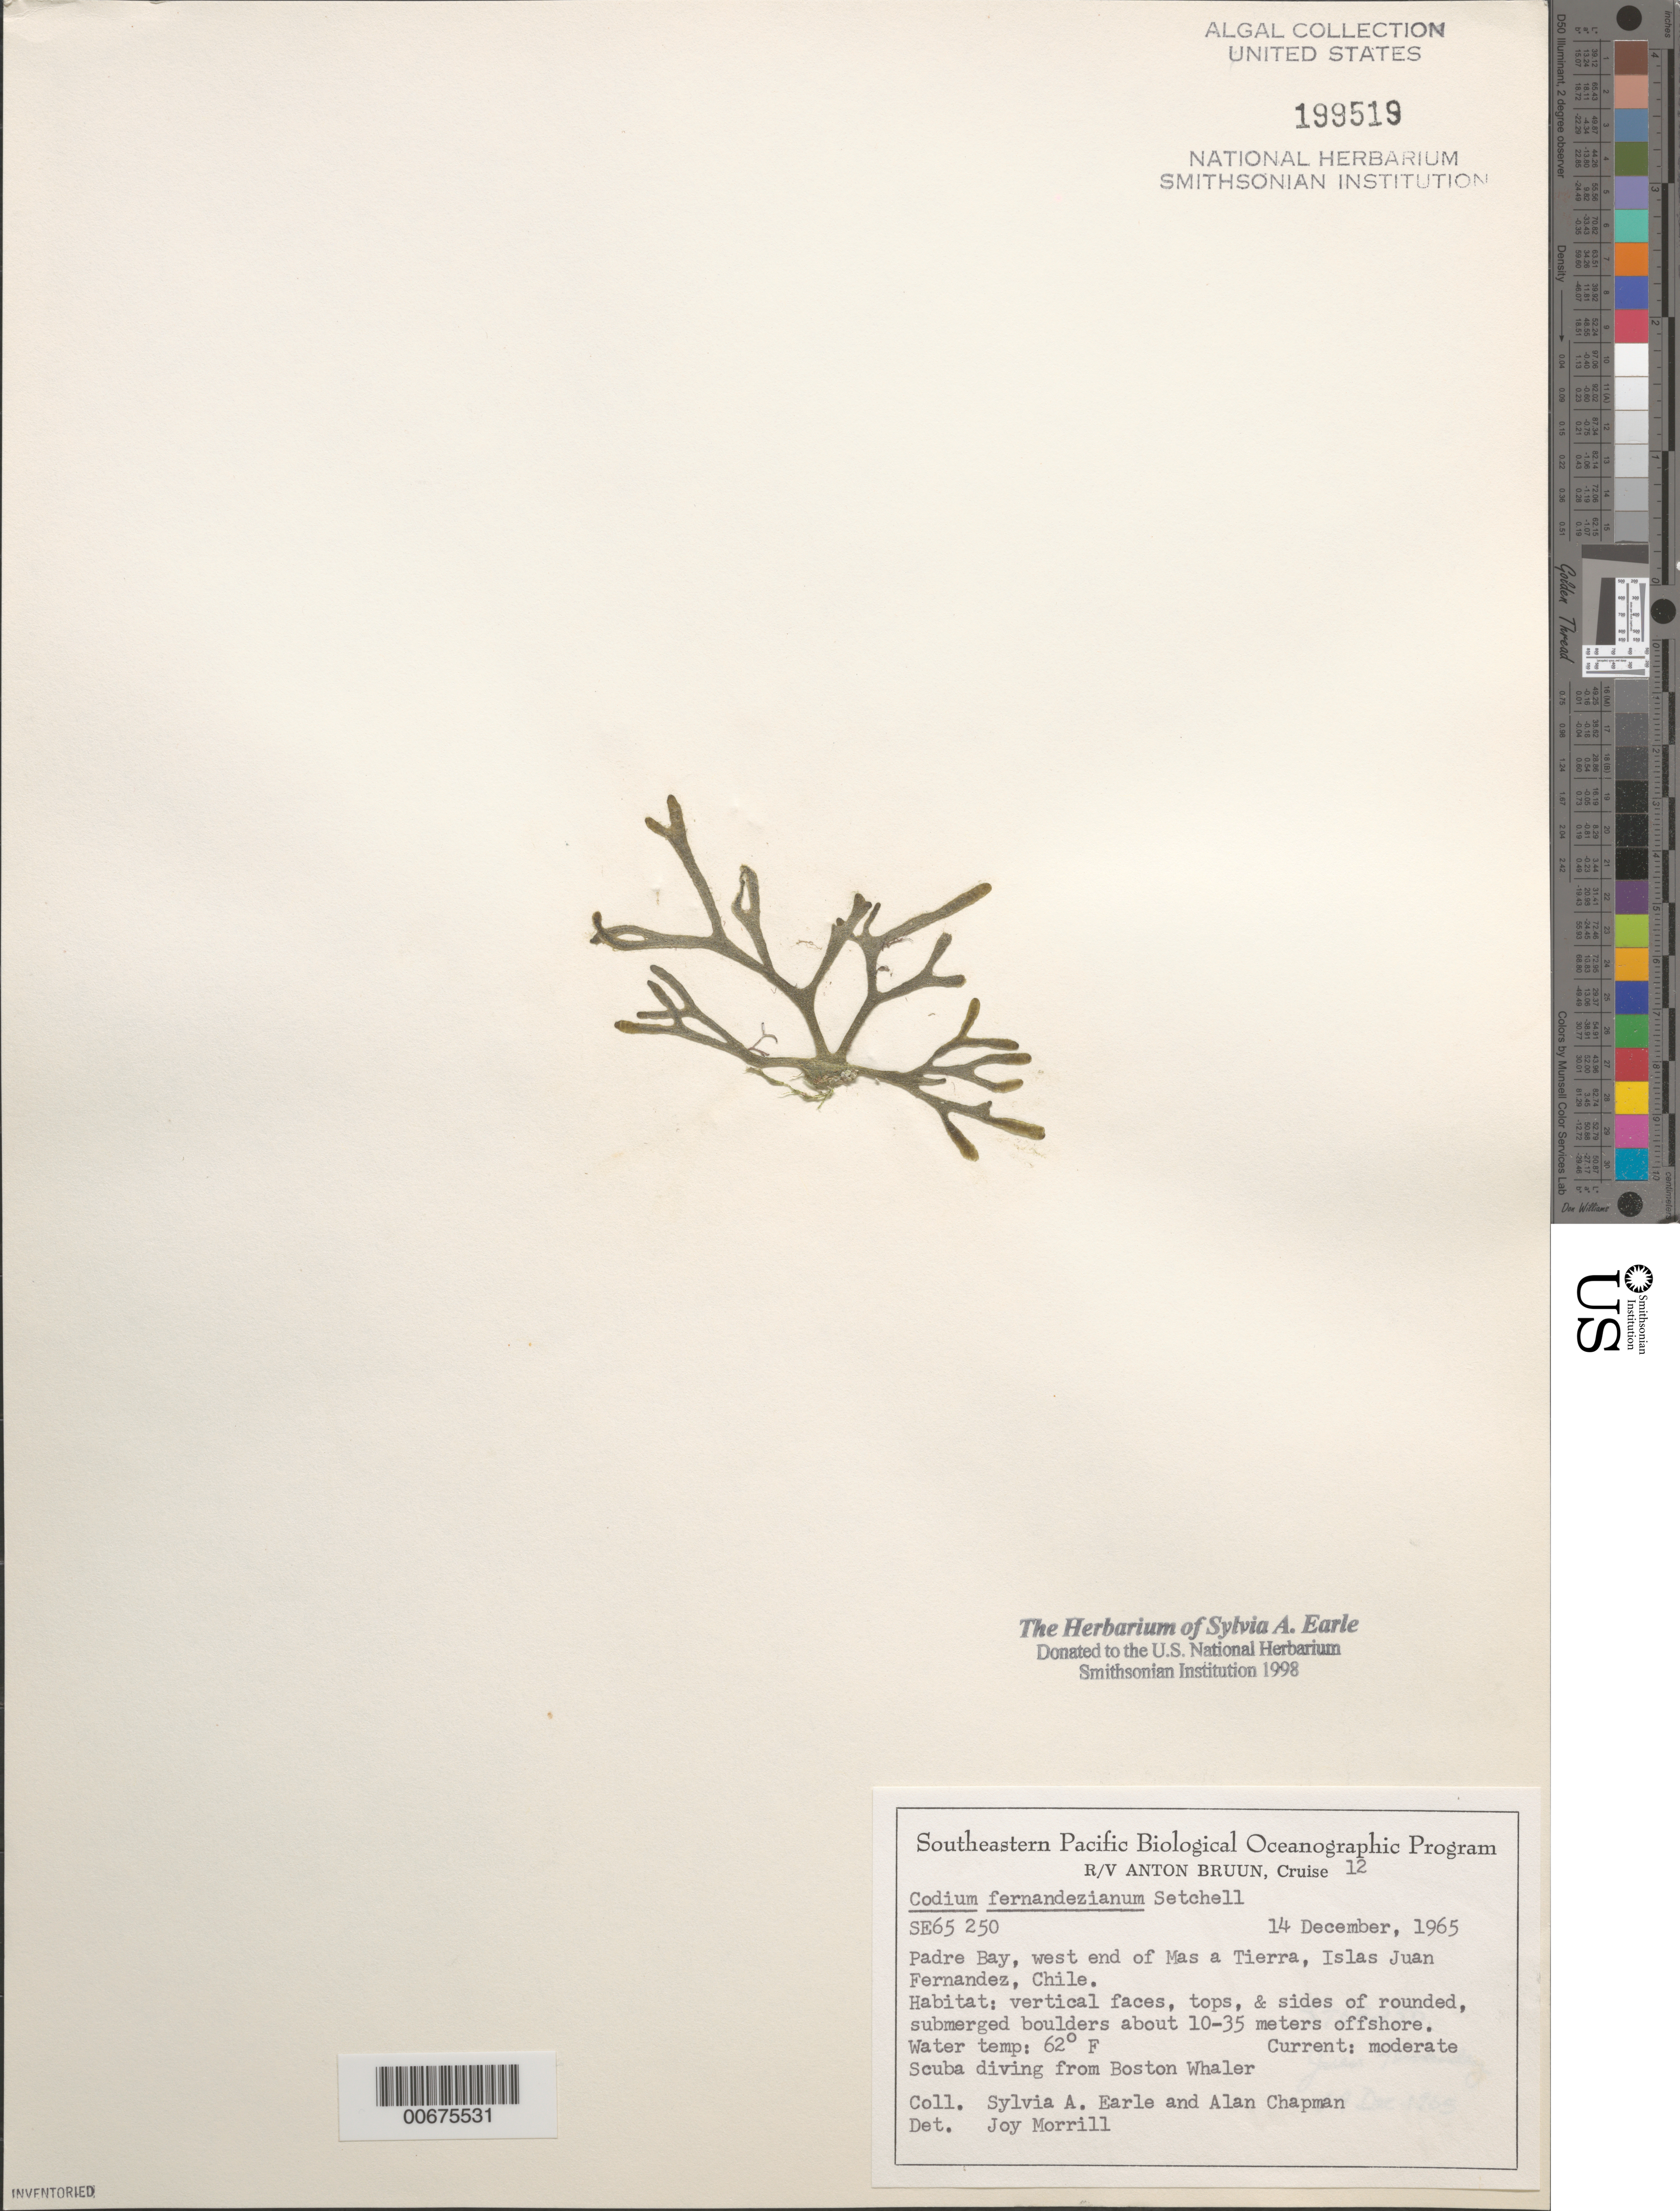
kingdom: Plantae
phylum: Chlorophyta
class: Ulvophyceae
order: Bryopsidales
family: Codiaceae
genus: Codium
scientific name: Codium fernandezianum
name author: Setch.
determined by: Morrill, J.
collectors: S. A. Earle & A. Chapman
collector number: SE 65250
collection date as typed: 14 Dec 1965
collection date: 1965-12-14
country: Chile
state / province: Valparaíso (V)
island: Isla Más a Tierra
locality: Padre Bay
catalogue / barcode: US 199519